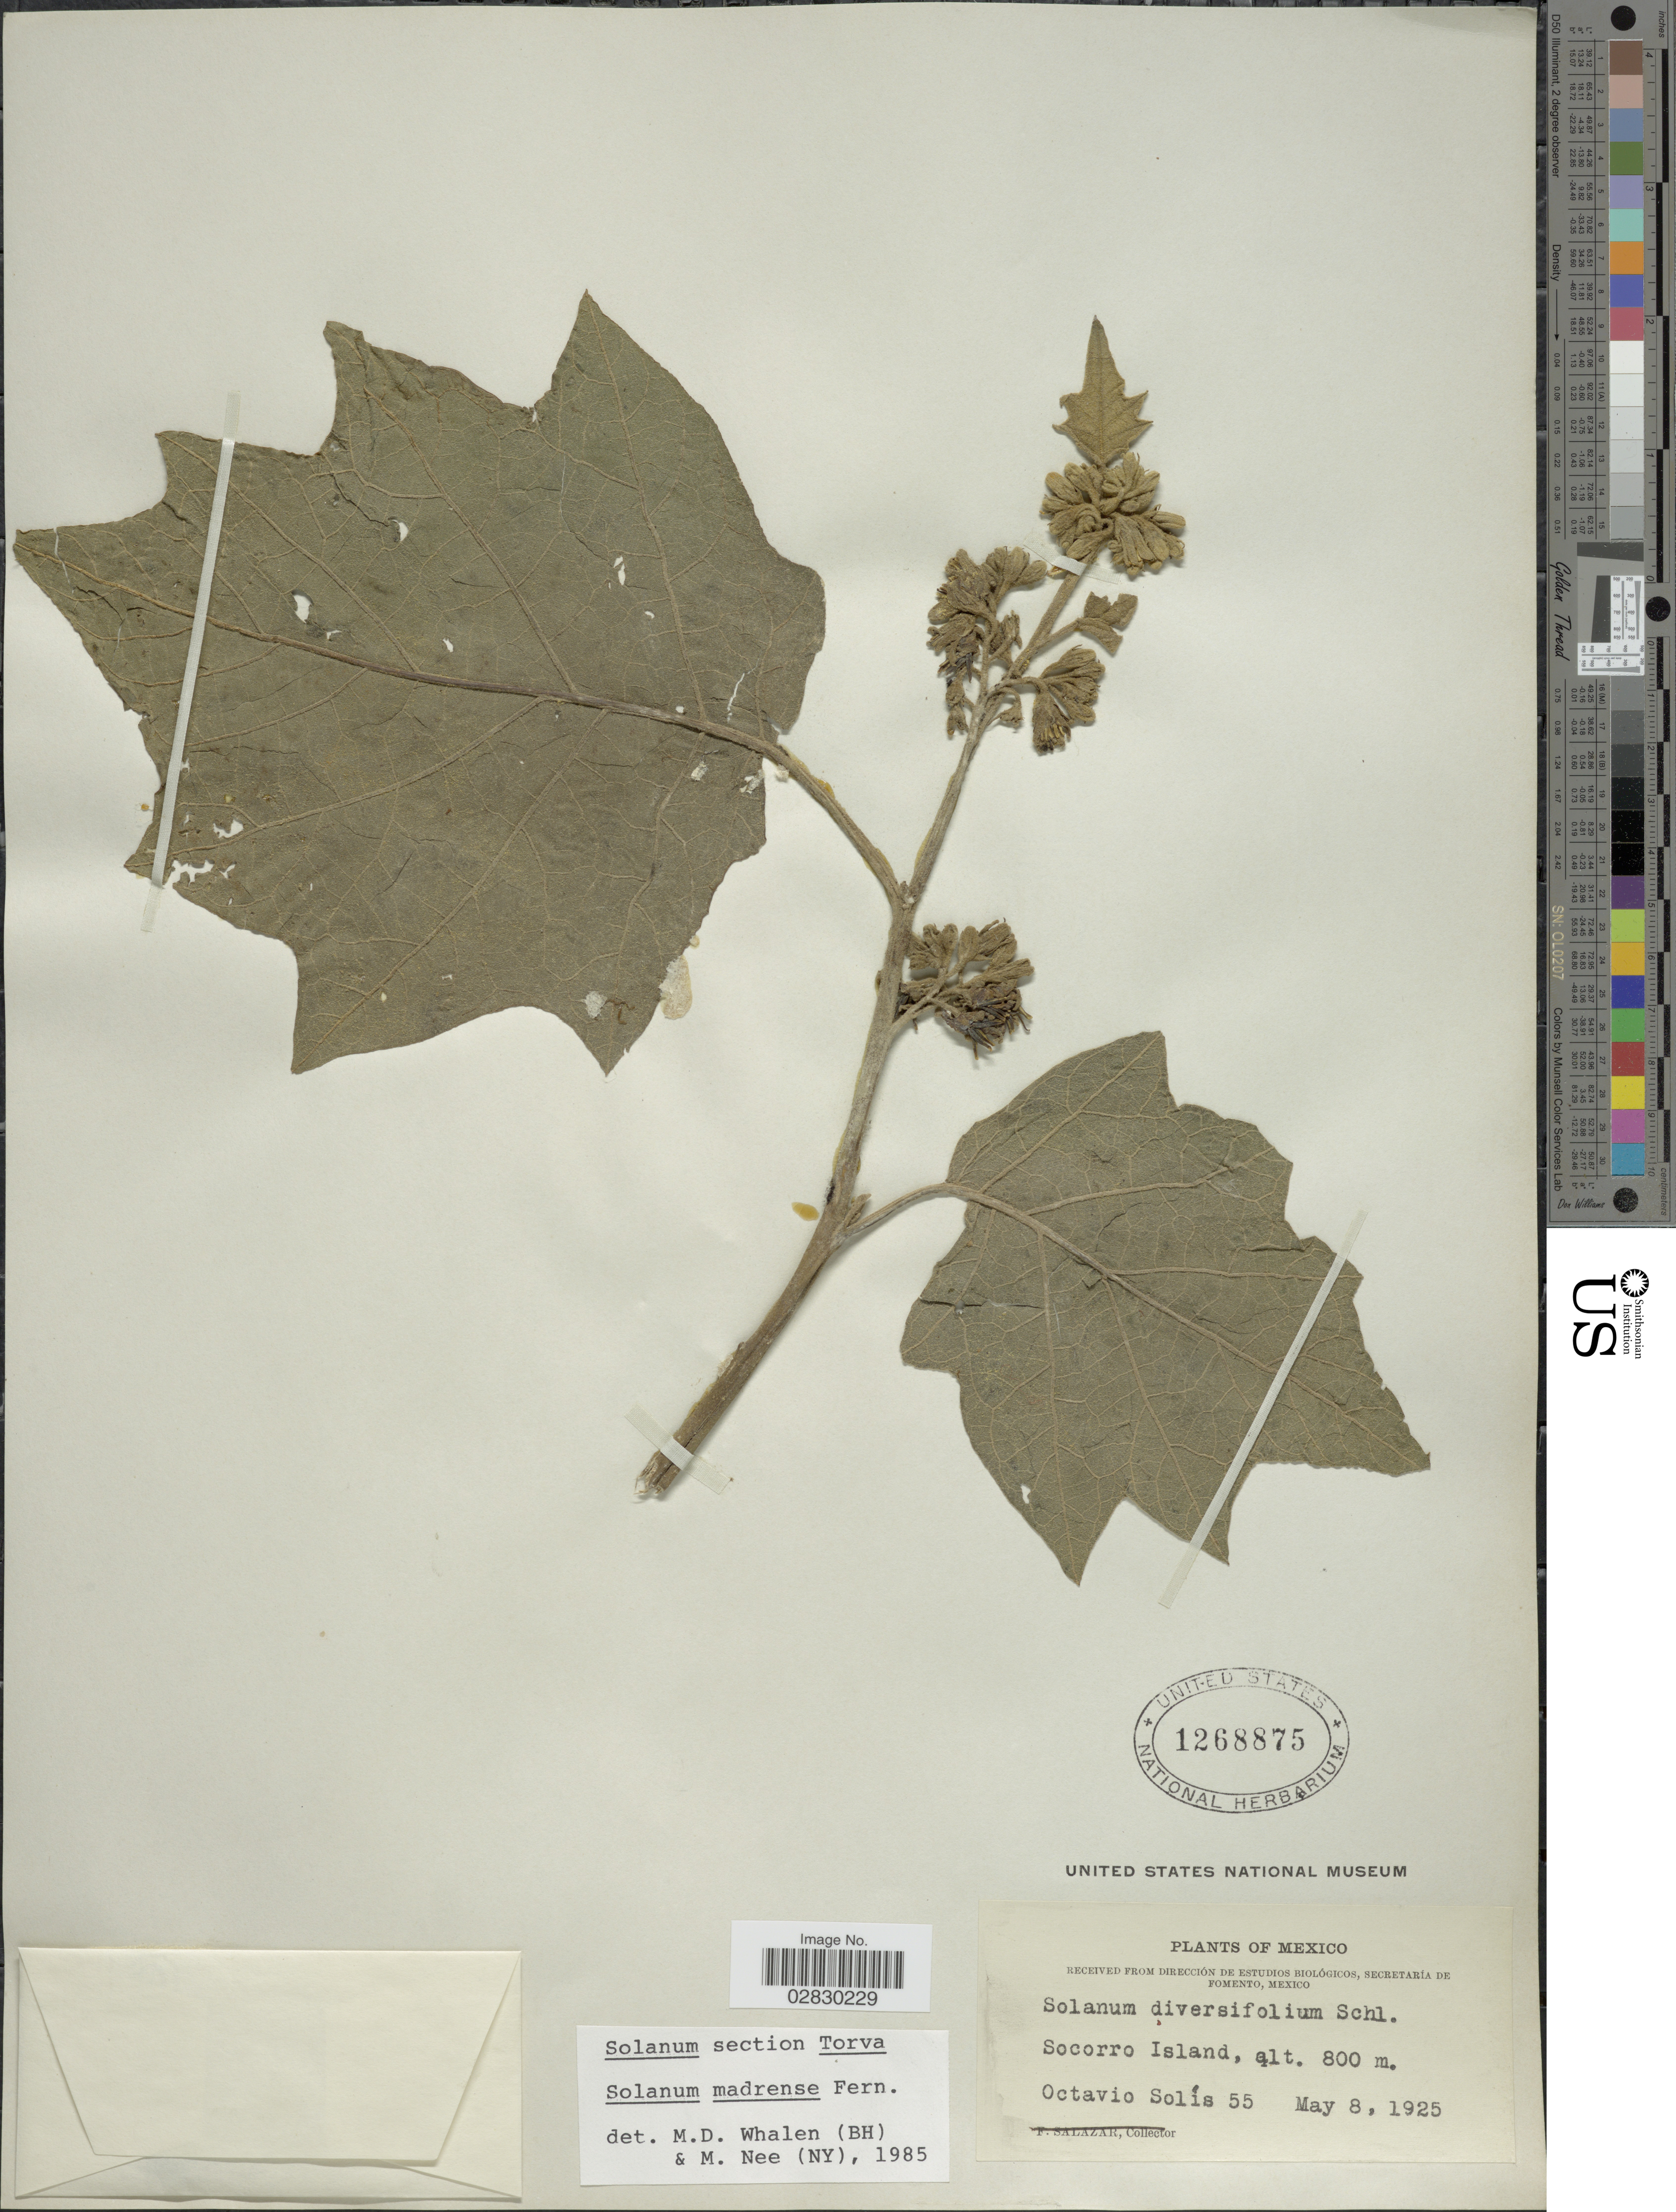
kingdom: Plantae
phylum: Tracheophyta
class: Magnoliopsida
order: Solanales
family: Solanaceae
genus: Solanum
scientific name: Solanum madrense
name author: Fernald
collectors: O. Solis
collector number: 55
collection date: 1925-05-08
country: Mexico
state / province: Colima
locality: Socorro Island.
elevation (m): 800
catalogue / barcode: US 1268875